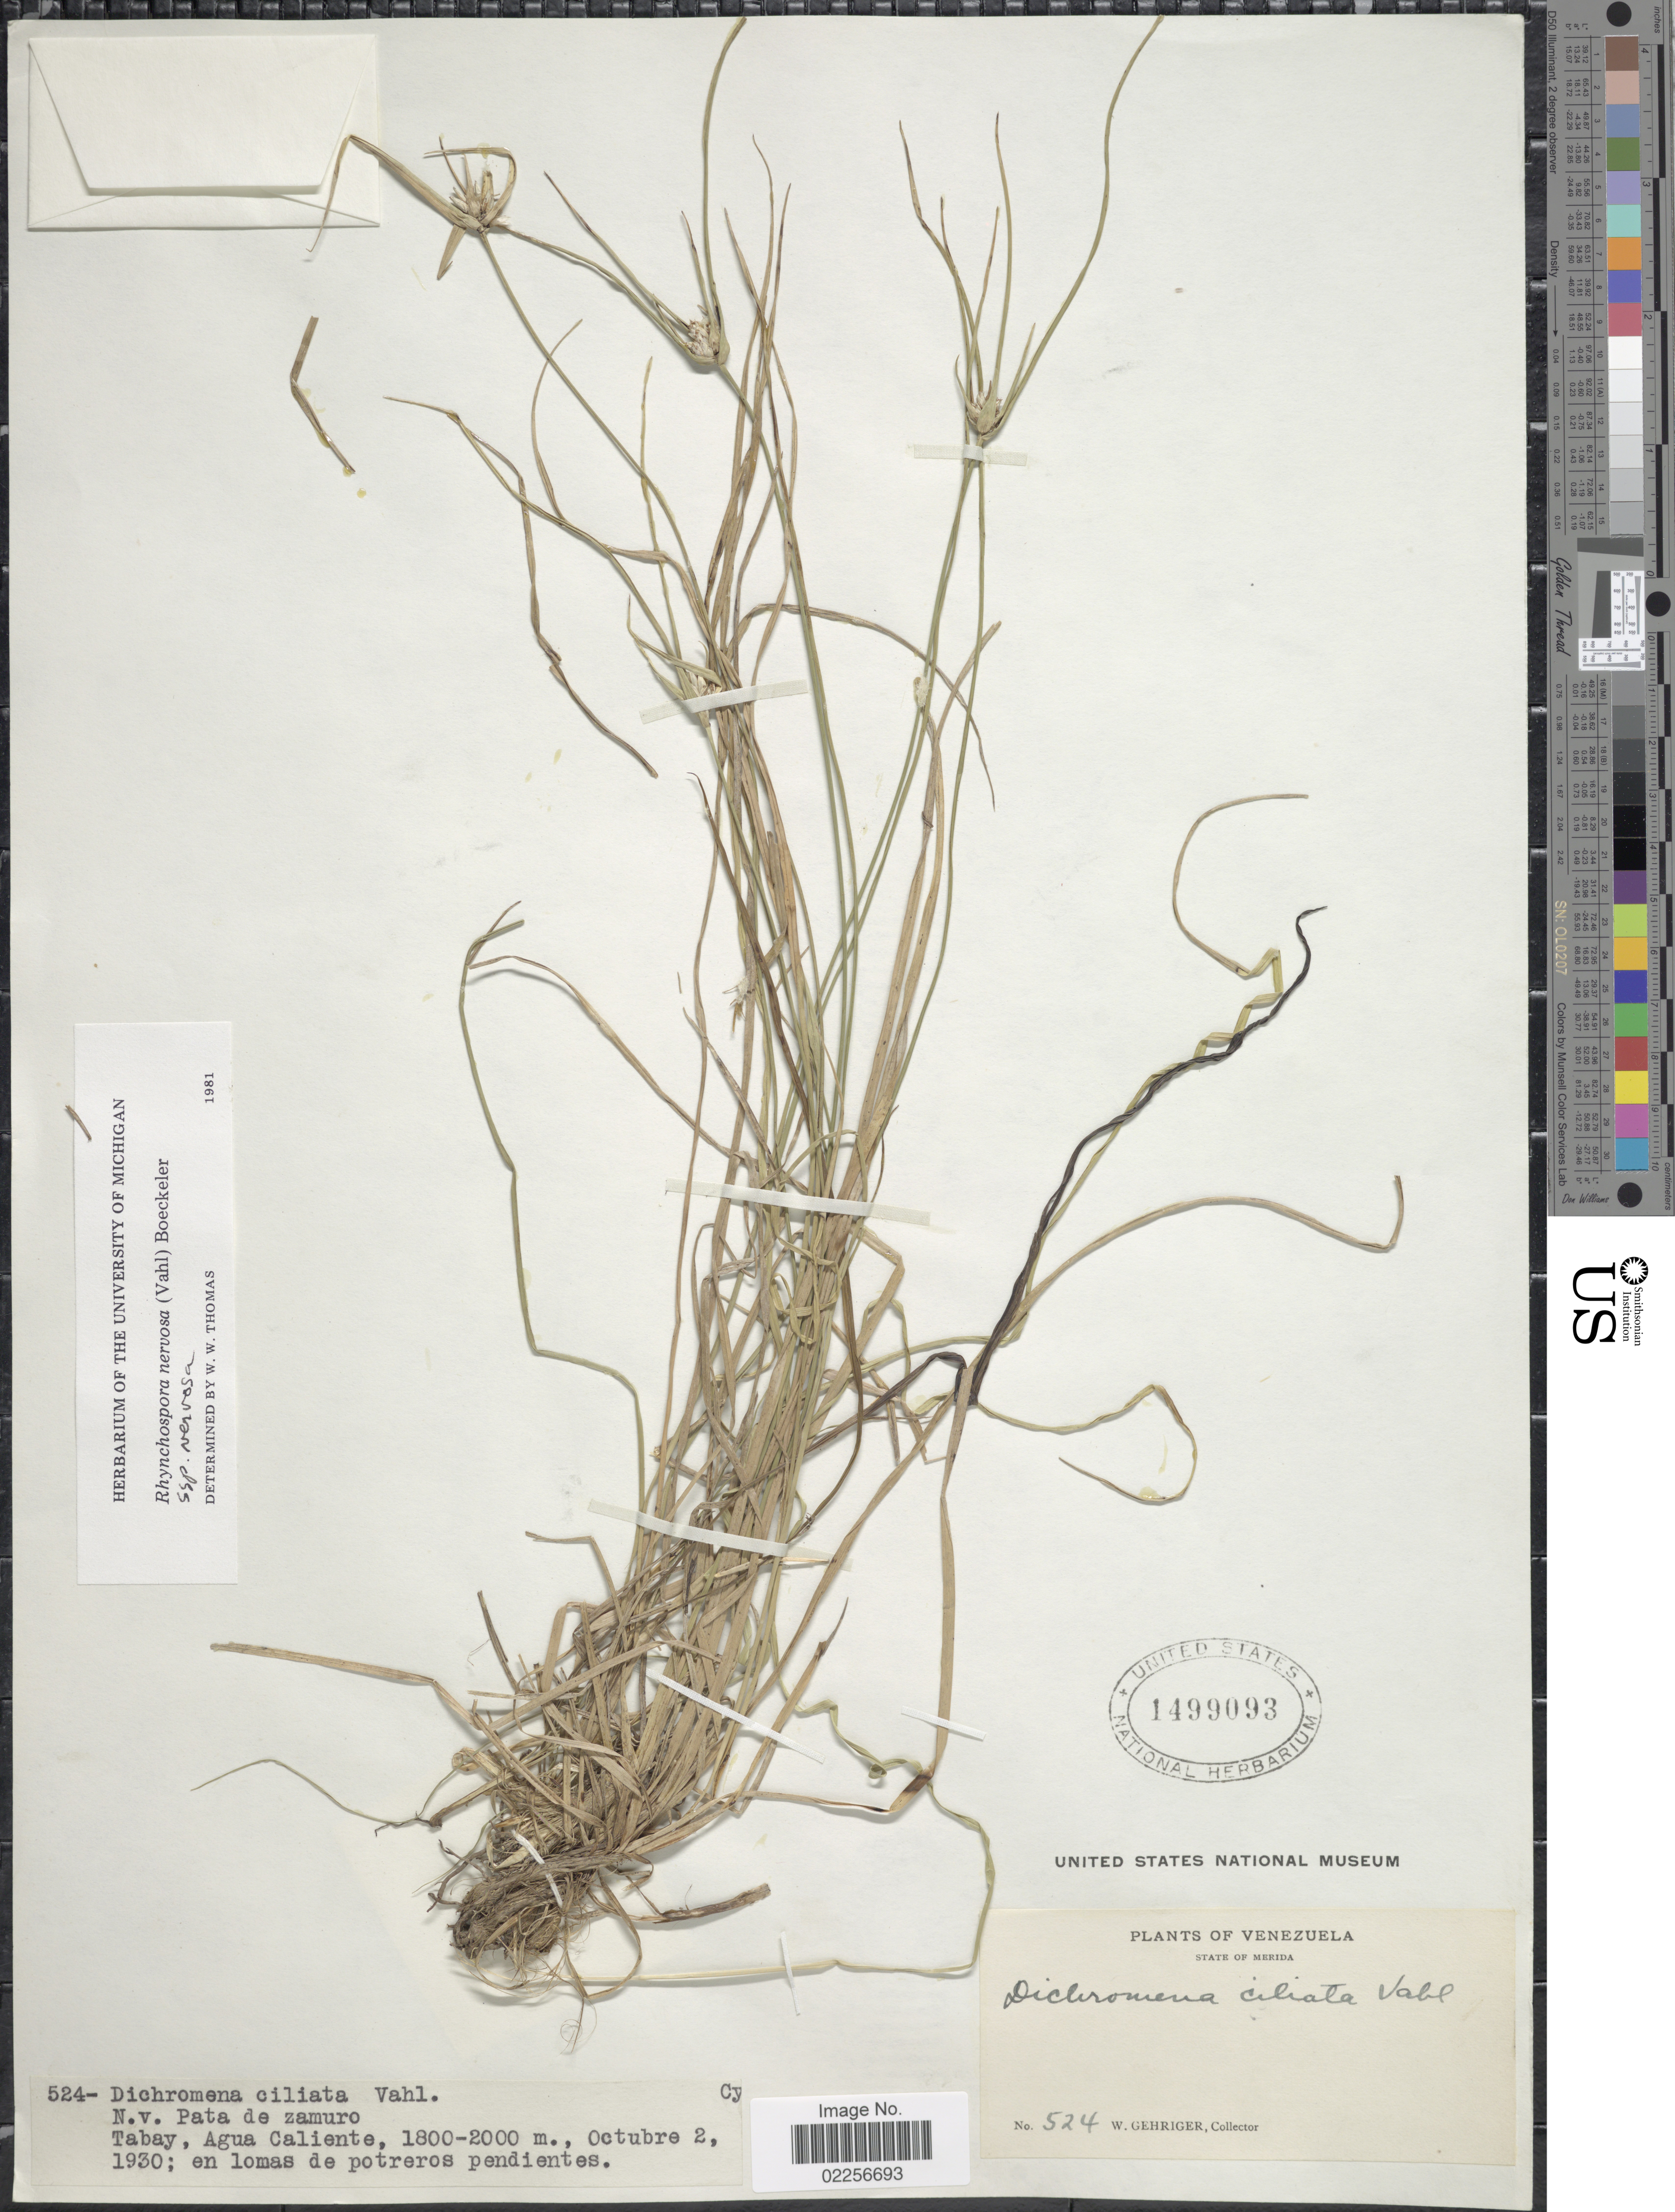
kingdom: Plantae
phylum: Tracheophyta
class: Liliopsida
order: Poales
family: Cyperaceae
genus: Rhynchospora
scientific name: Rhynchospora nervosa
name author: (Vahl) Boeckeler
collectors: W. Gehriger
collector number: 524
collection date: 1930-10-02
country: Venezuela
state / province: Mérida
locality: Tabay, Agua Caliente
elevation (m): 1800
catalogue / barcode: US 1499093